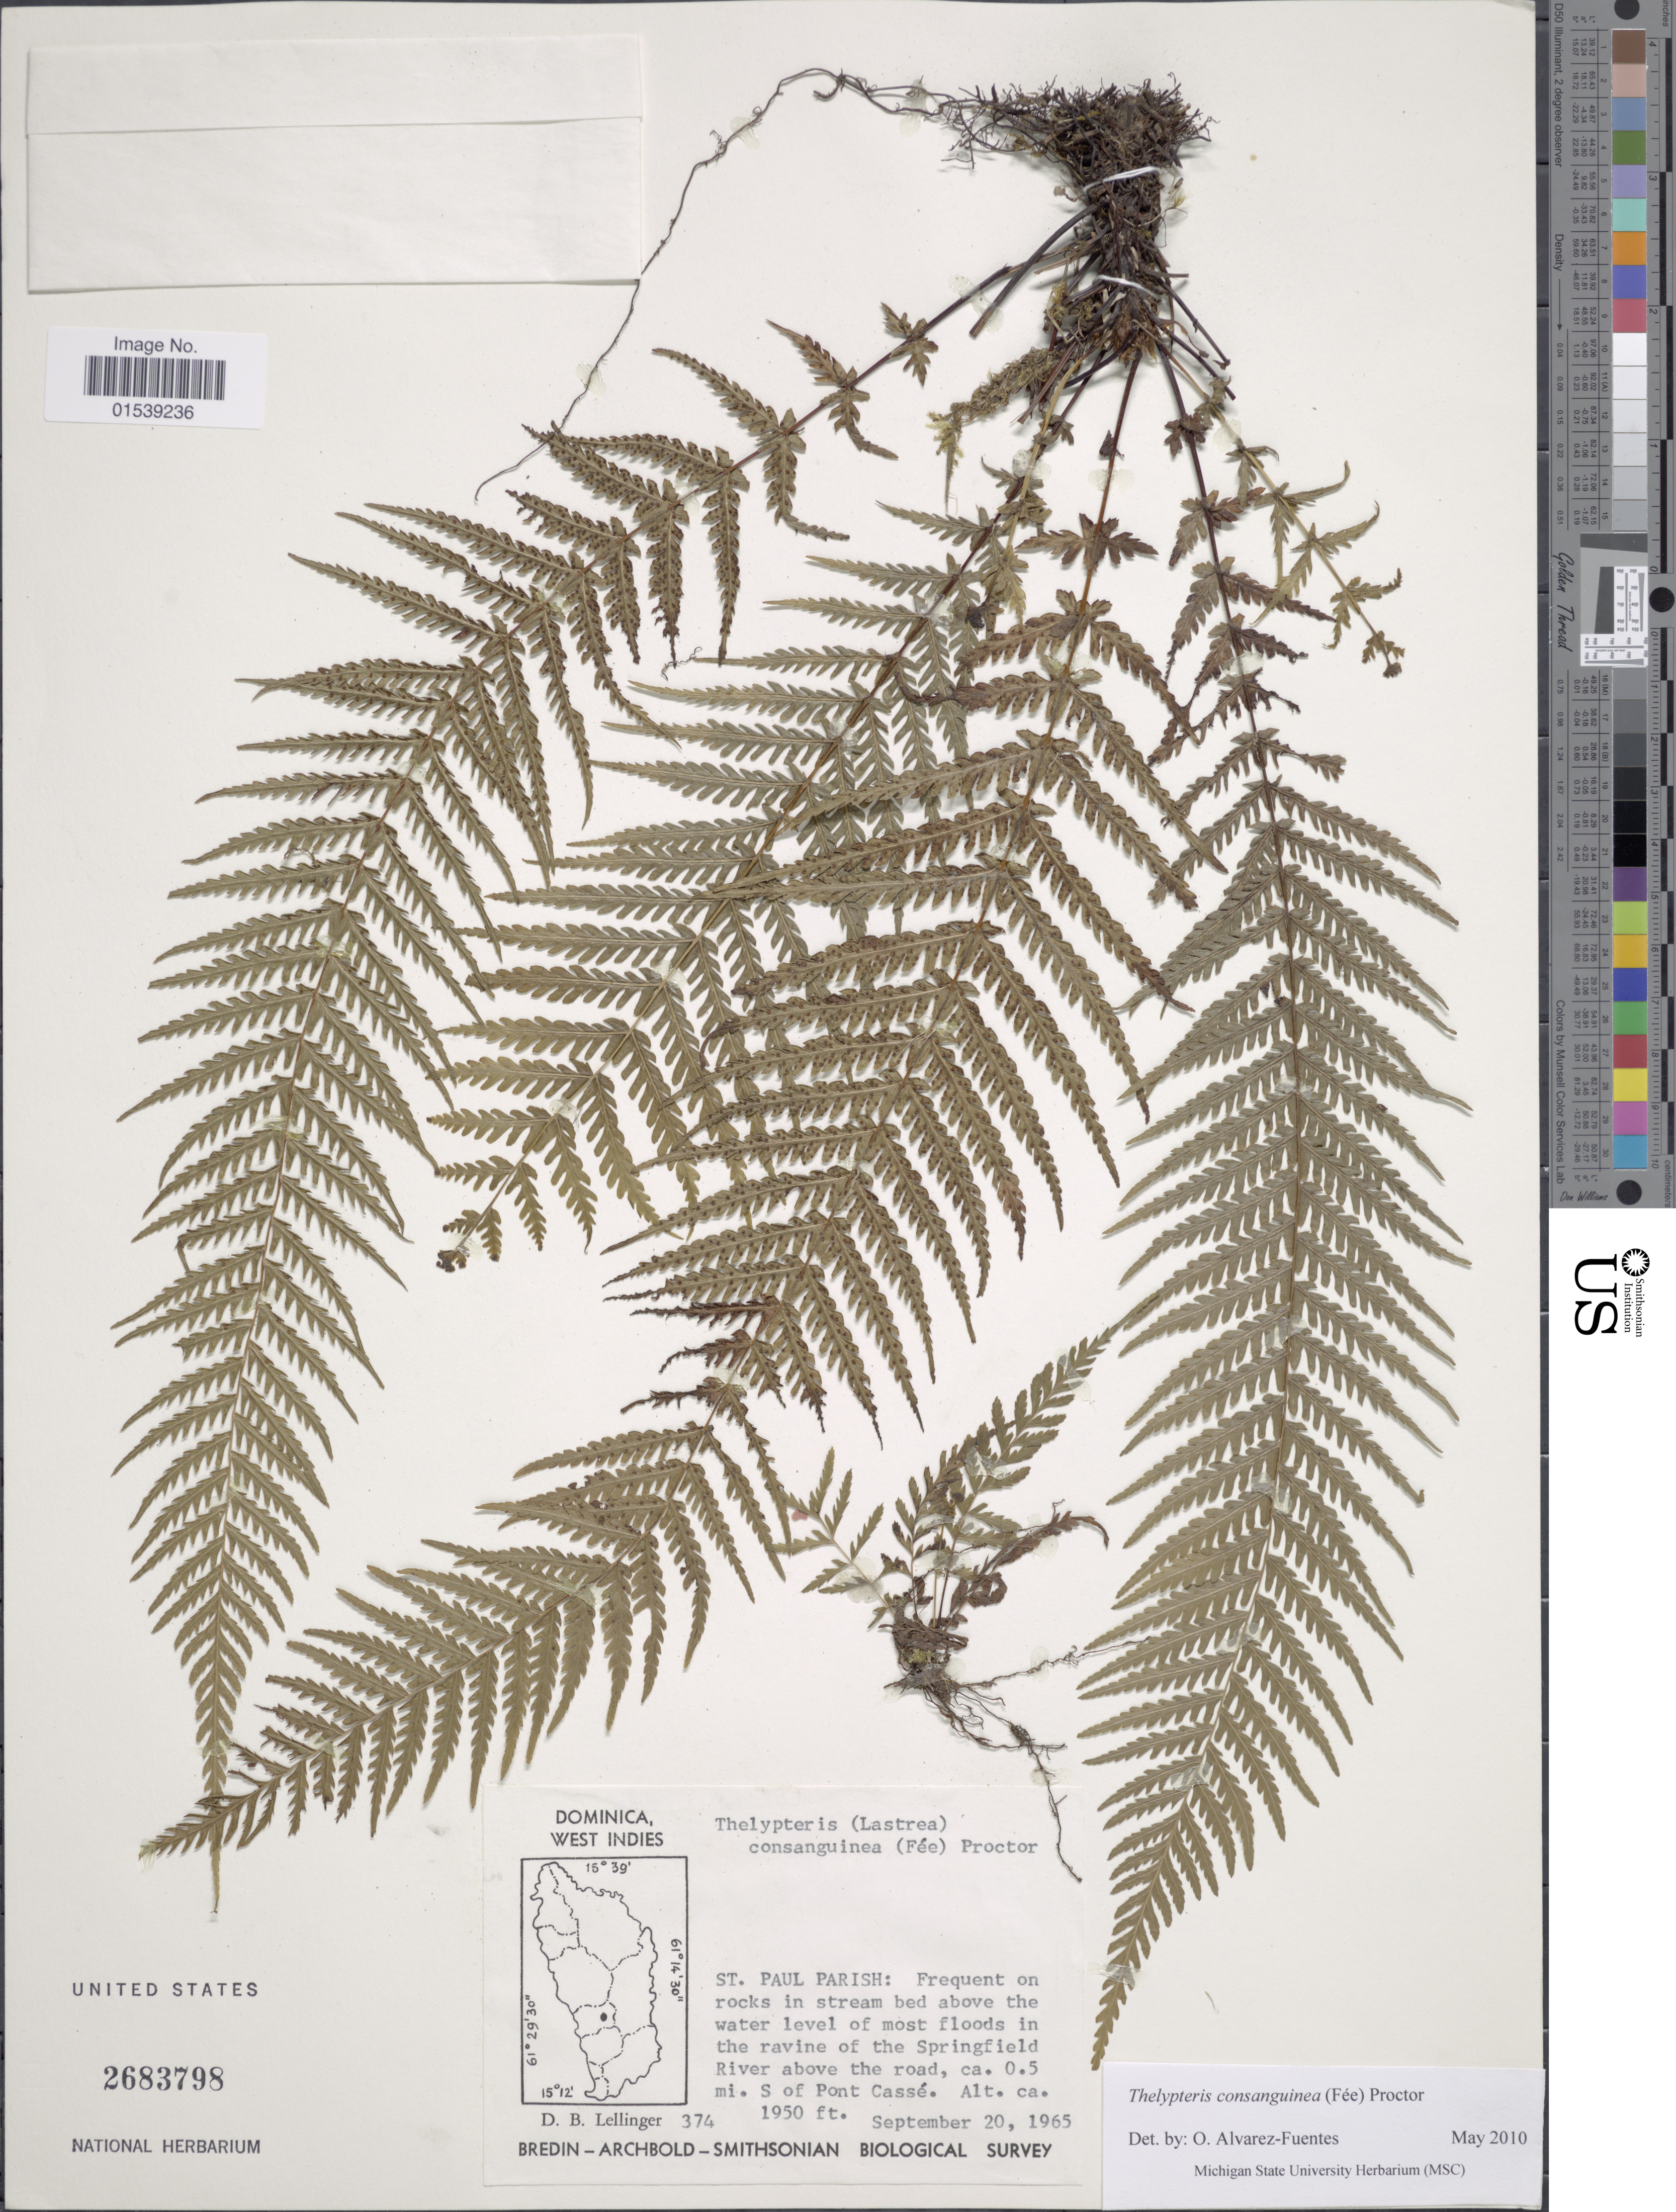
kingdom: Plantae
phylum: Tracheophyta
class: Polypodiopsida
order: Polypodiales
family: Thelypteridaceae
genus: Amauropelta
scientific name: Amauropelta consanguinea (Fée) comb. nov., ined. 2015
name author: (Fée)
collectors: D. B. Lellinger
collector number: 374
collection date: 1965-09-20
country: Dominica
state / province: St. Paul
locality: West Indies, St. Paul Parish: in the ravine of the Springfield River above the road, ca. 0.5 mi. S of Pont Casse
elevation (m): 594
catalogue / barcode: US 2683798